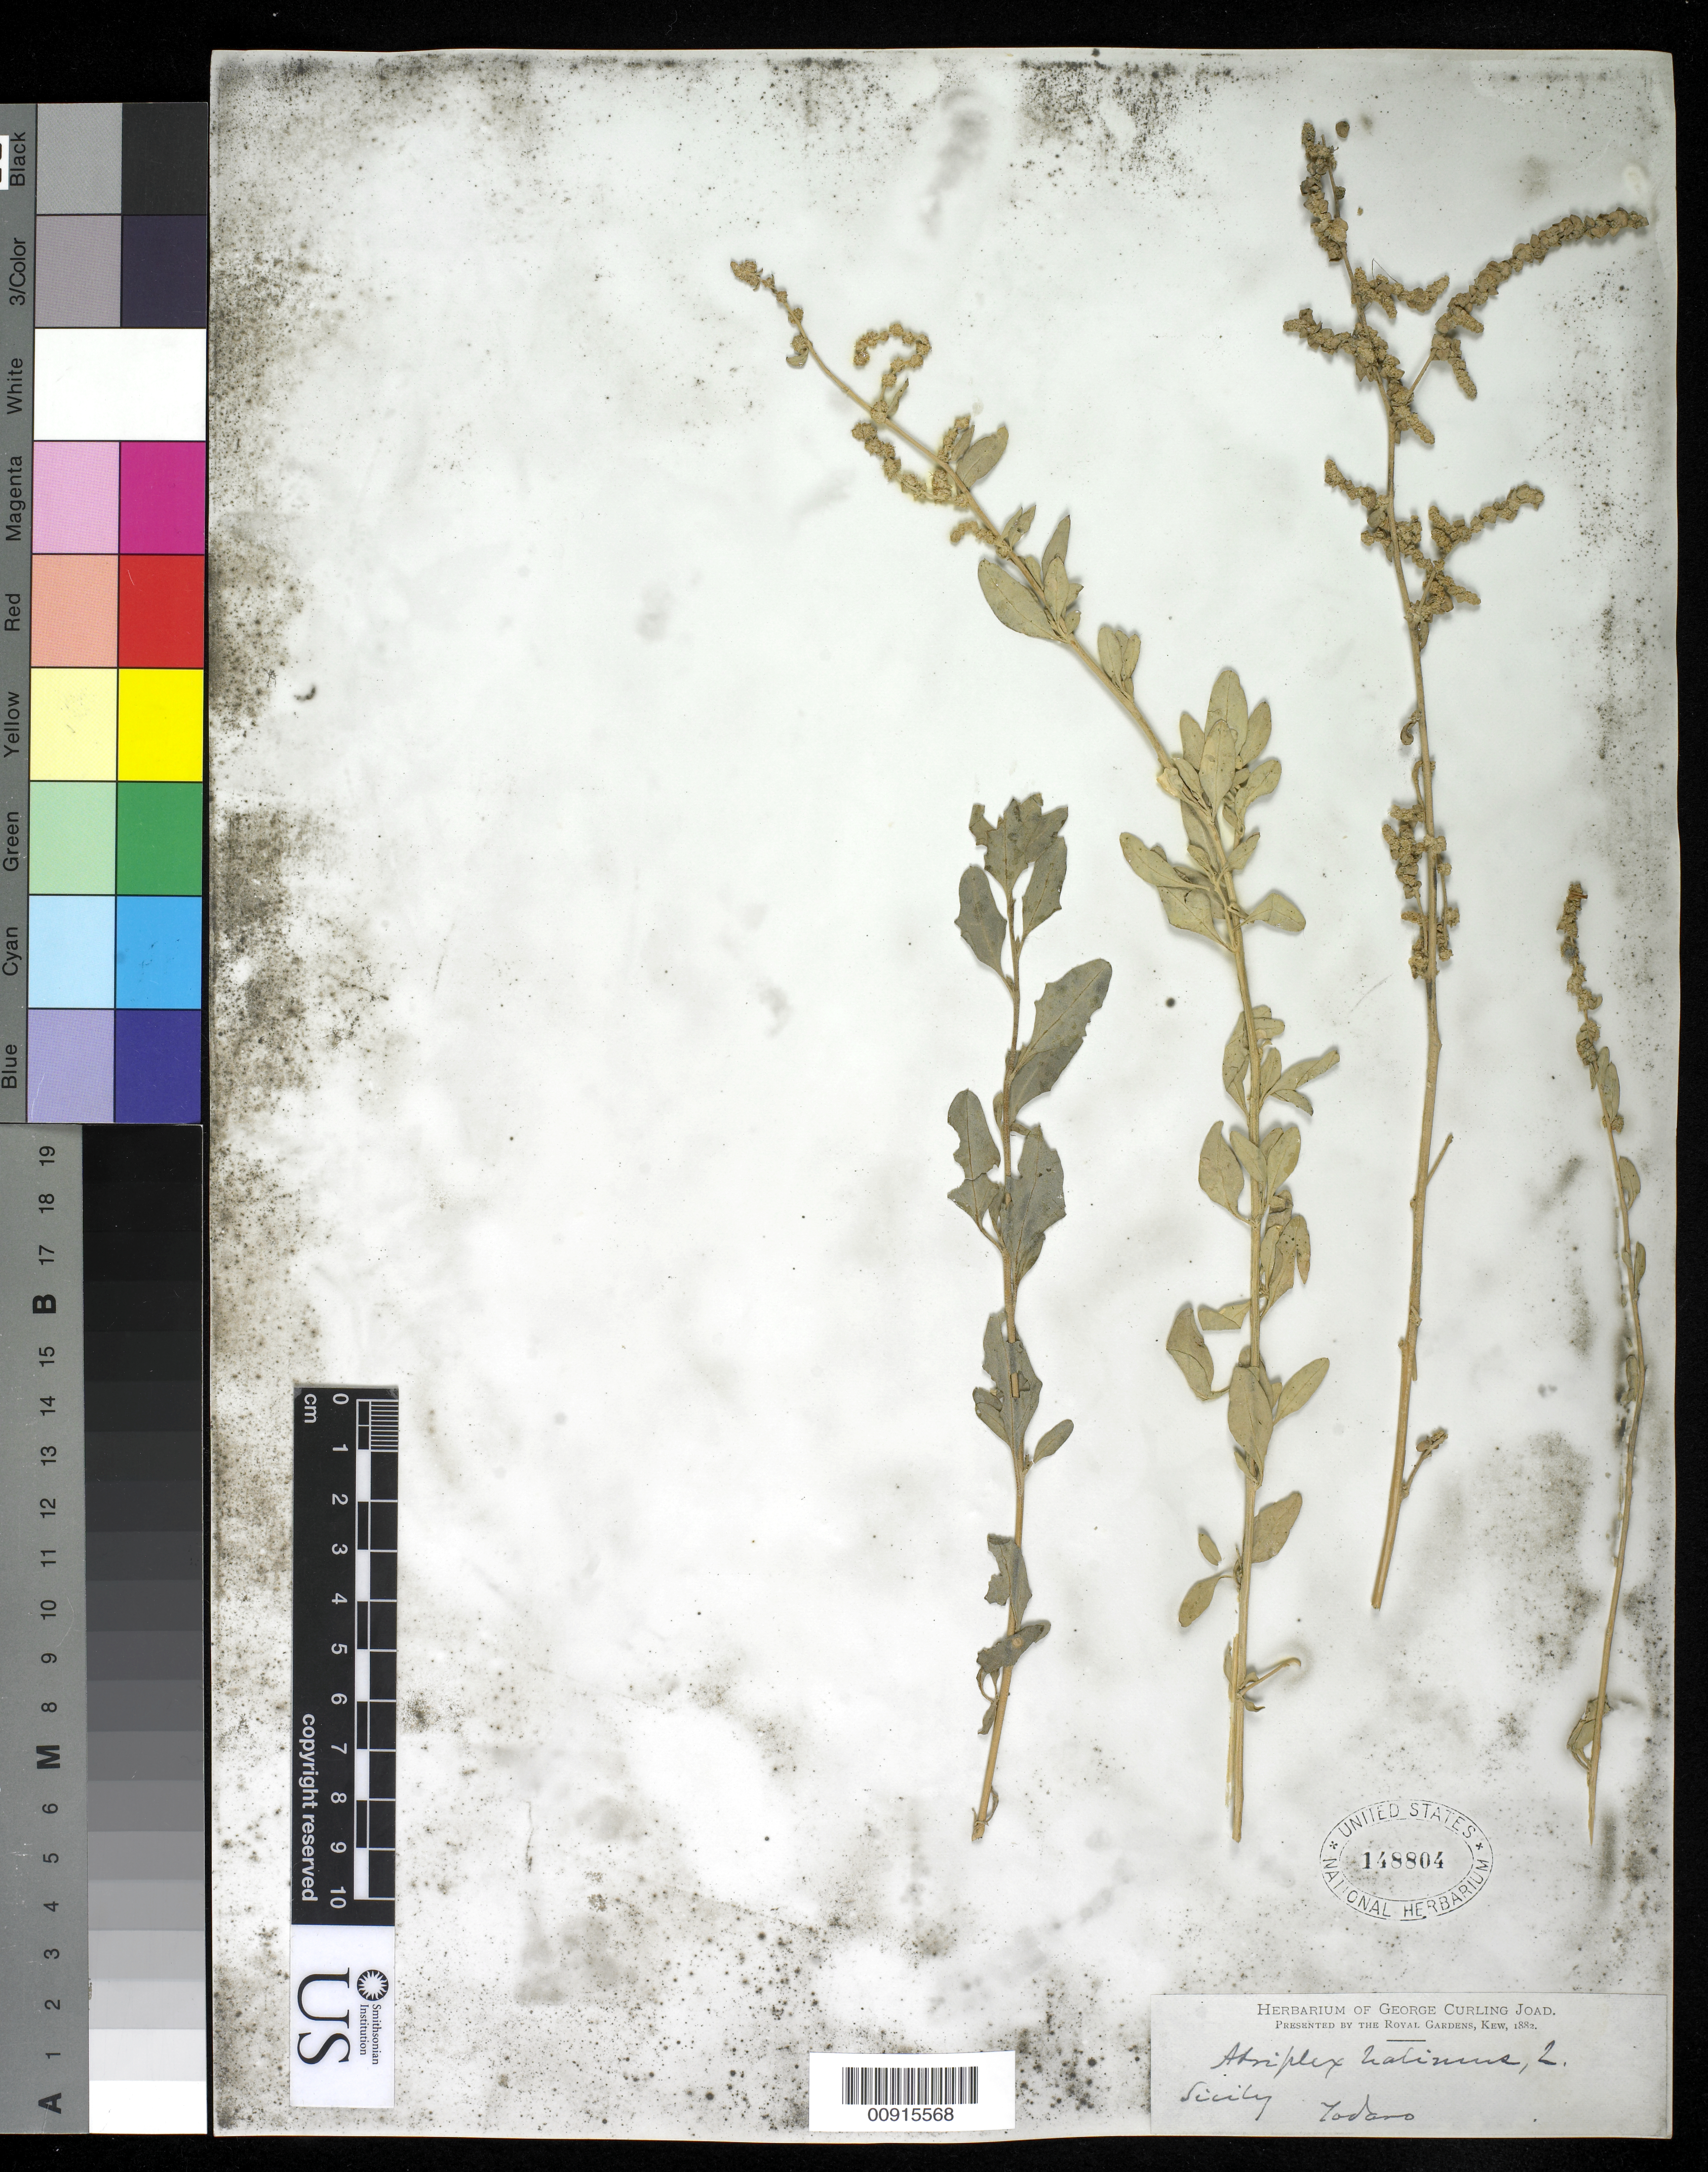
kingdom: Plantae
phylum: Tracheophyta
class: Magnoliopsida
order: Caryophyllales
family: Amaranthaceae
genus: Atriplex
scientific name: Atriplex halimus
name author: L.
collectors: ex herb. George Curling Joad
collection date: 1882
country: Italy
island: Sicily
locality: Sicily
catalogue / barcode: US 148804